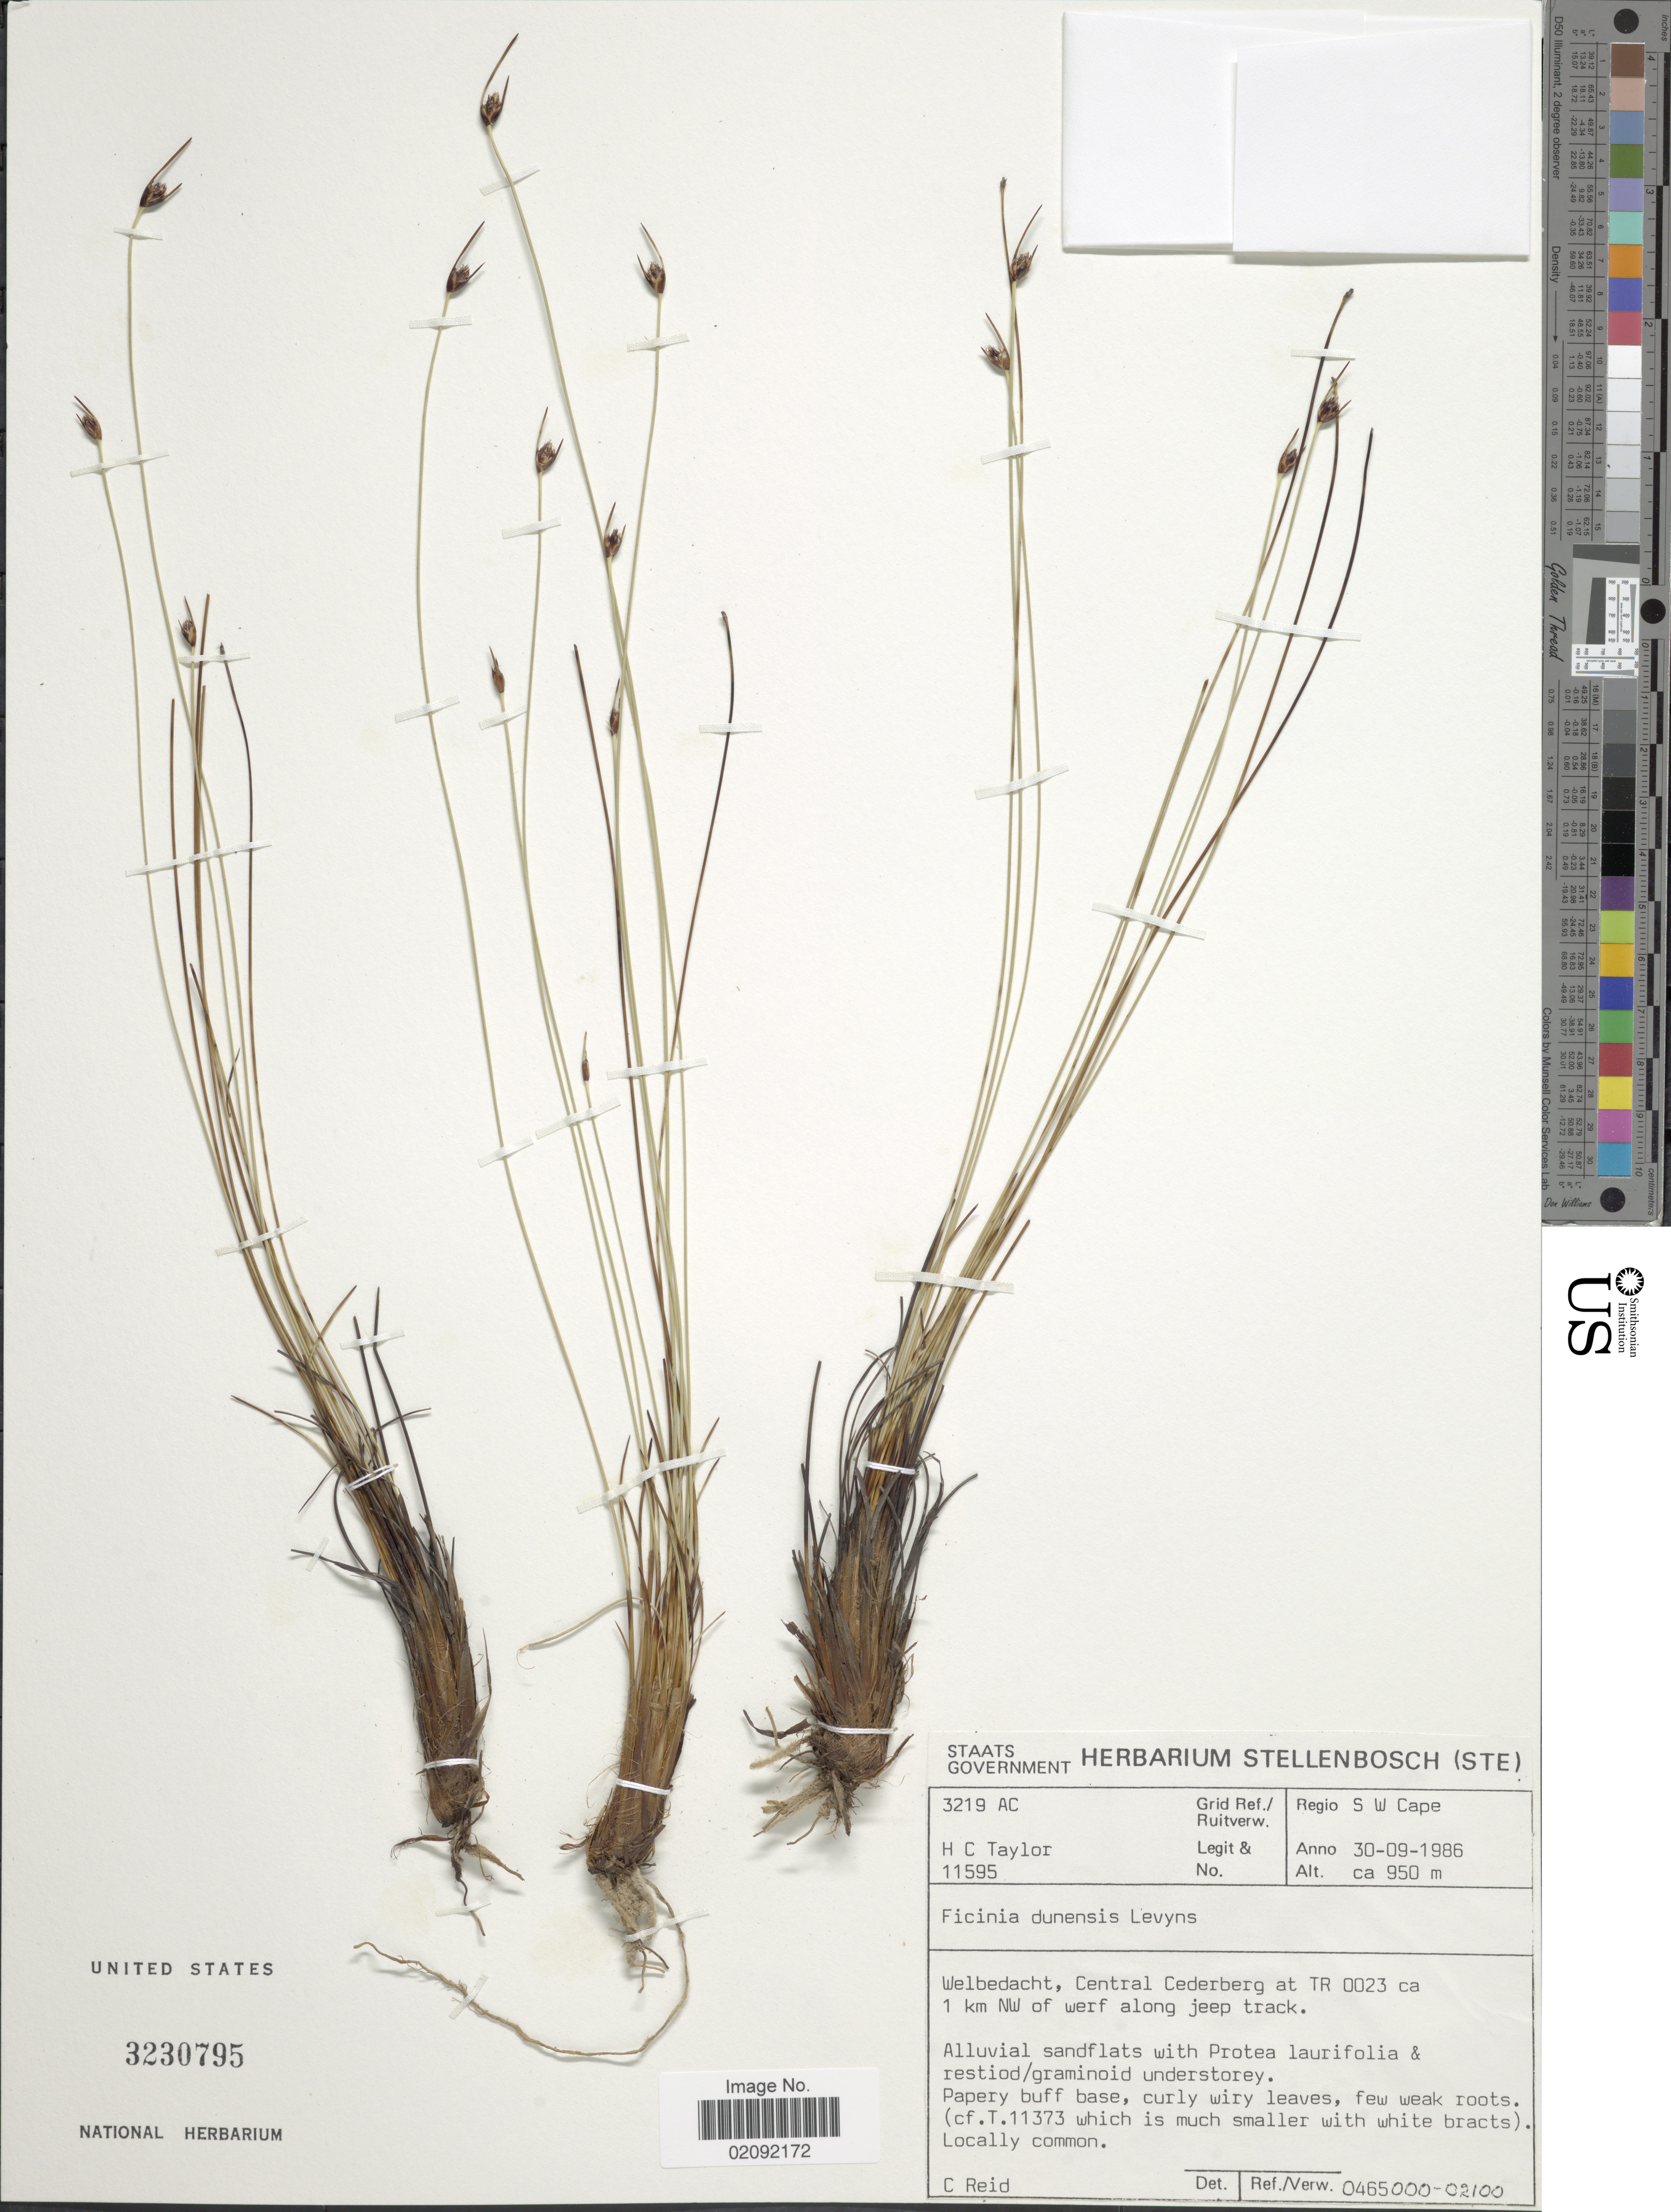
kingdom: Plantae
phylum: Tracheophyta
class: Liliopsida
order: Poales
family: Cyperaceae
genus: Ficinia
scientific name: Ficinia dunensis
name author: Levyns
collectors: H. Taylor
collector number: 11595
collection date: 1986-09-30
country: South Africa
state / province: Western Cape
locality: S W Cape, Welbedacht, Central Cederberg at TR 0023 ca 1 km NW of werf along jeep jack.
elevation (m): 950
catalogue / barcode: US 3230795